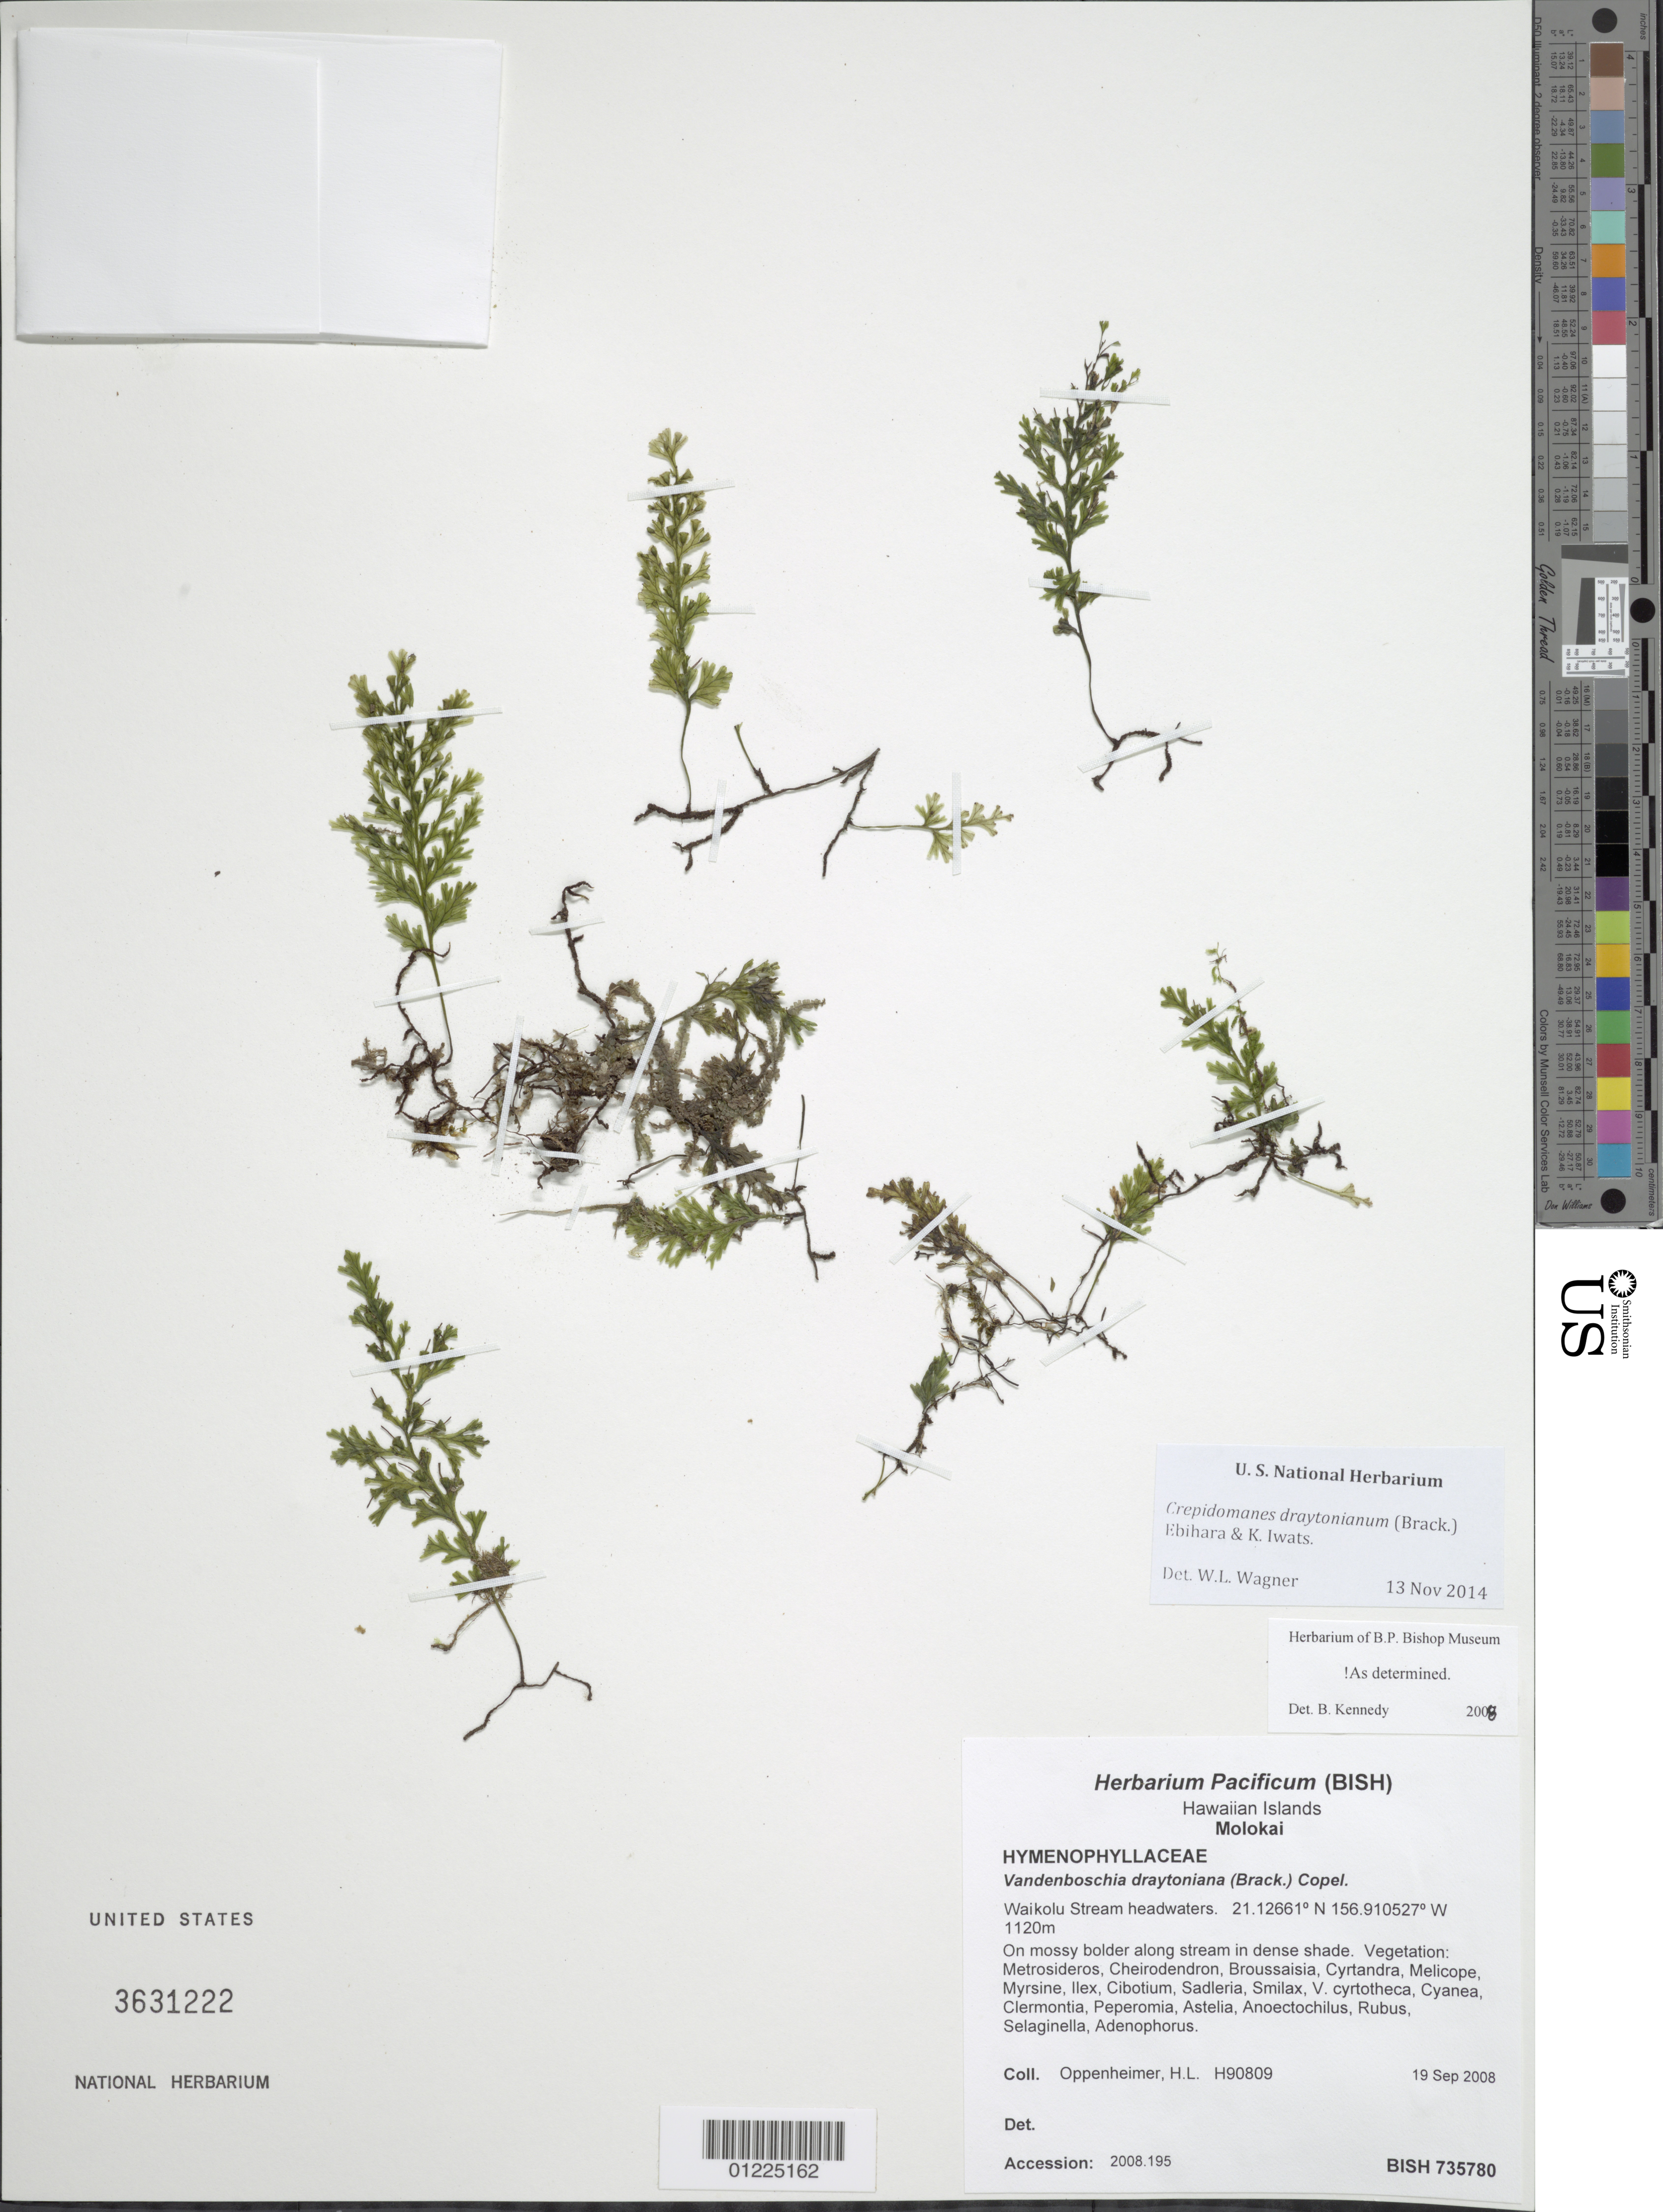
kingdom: Plantae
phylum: Tracheophyta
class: Polypodiopsida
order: Hymenophyllales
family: Hymenophyllaceae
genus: Crepidomanes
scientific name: Crepidomanes draytonianum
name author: (Brack.) Ebihara & K. Iwats.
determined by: Wagner, W. L., (BOT), Smithsonian Institution - National Museum of Natural History (UNITED STATES)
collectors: H. L. Oppenheimer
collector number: H90809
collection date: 2008-09-19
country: United States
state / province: Hawaii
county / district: Maui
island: Moloka'i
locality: Waikolu Stream headwaters.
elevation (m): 1120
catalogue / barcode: US 3631222